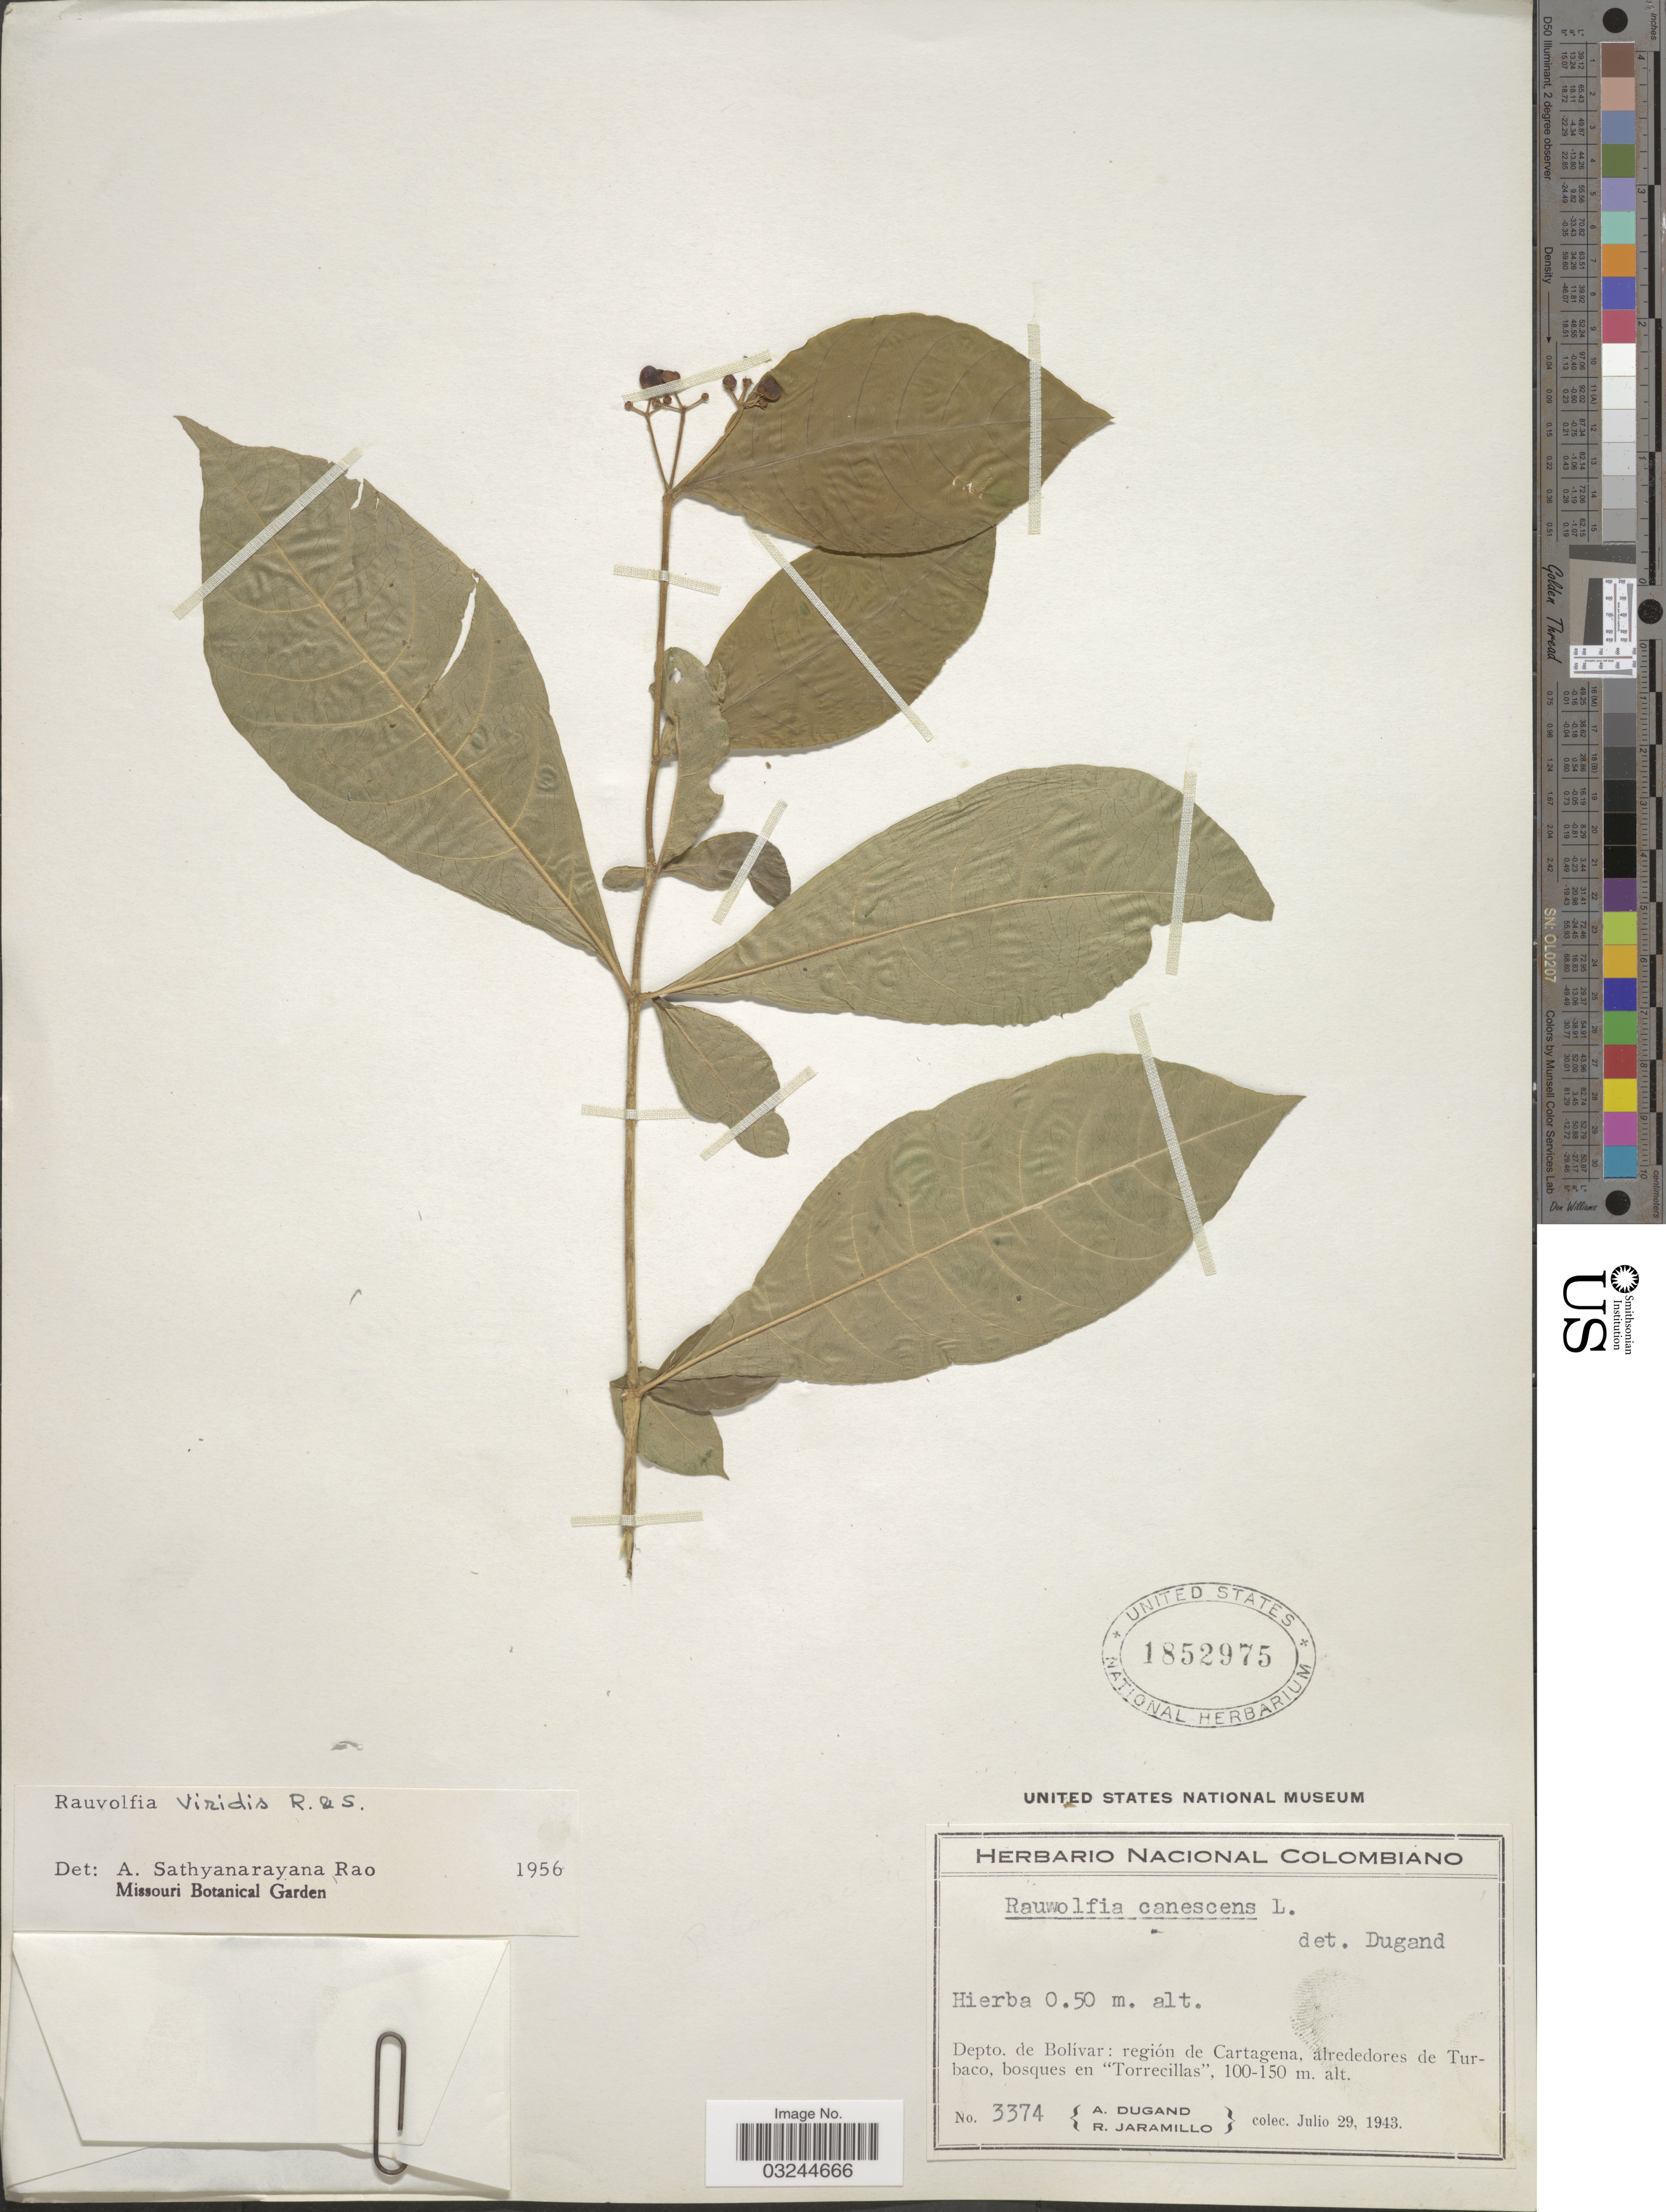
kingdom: Plantae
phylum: Tracheophyta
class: Magnoliopsida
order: Gentianales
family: Apocynaceae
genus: Rauvolfia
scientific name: Rauvolfia viridis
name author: Willd. ex Roem. & Schult.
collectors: A. Dugand & R. Jaramillo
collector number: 3374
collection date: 1943-07-29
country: Colombia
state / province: Bolívar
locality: Depto. de Bolívar: región de Cartagena, alrededores de Turbaco, bosques en "Torrecillas".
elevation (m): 100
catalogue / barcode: US 1852975